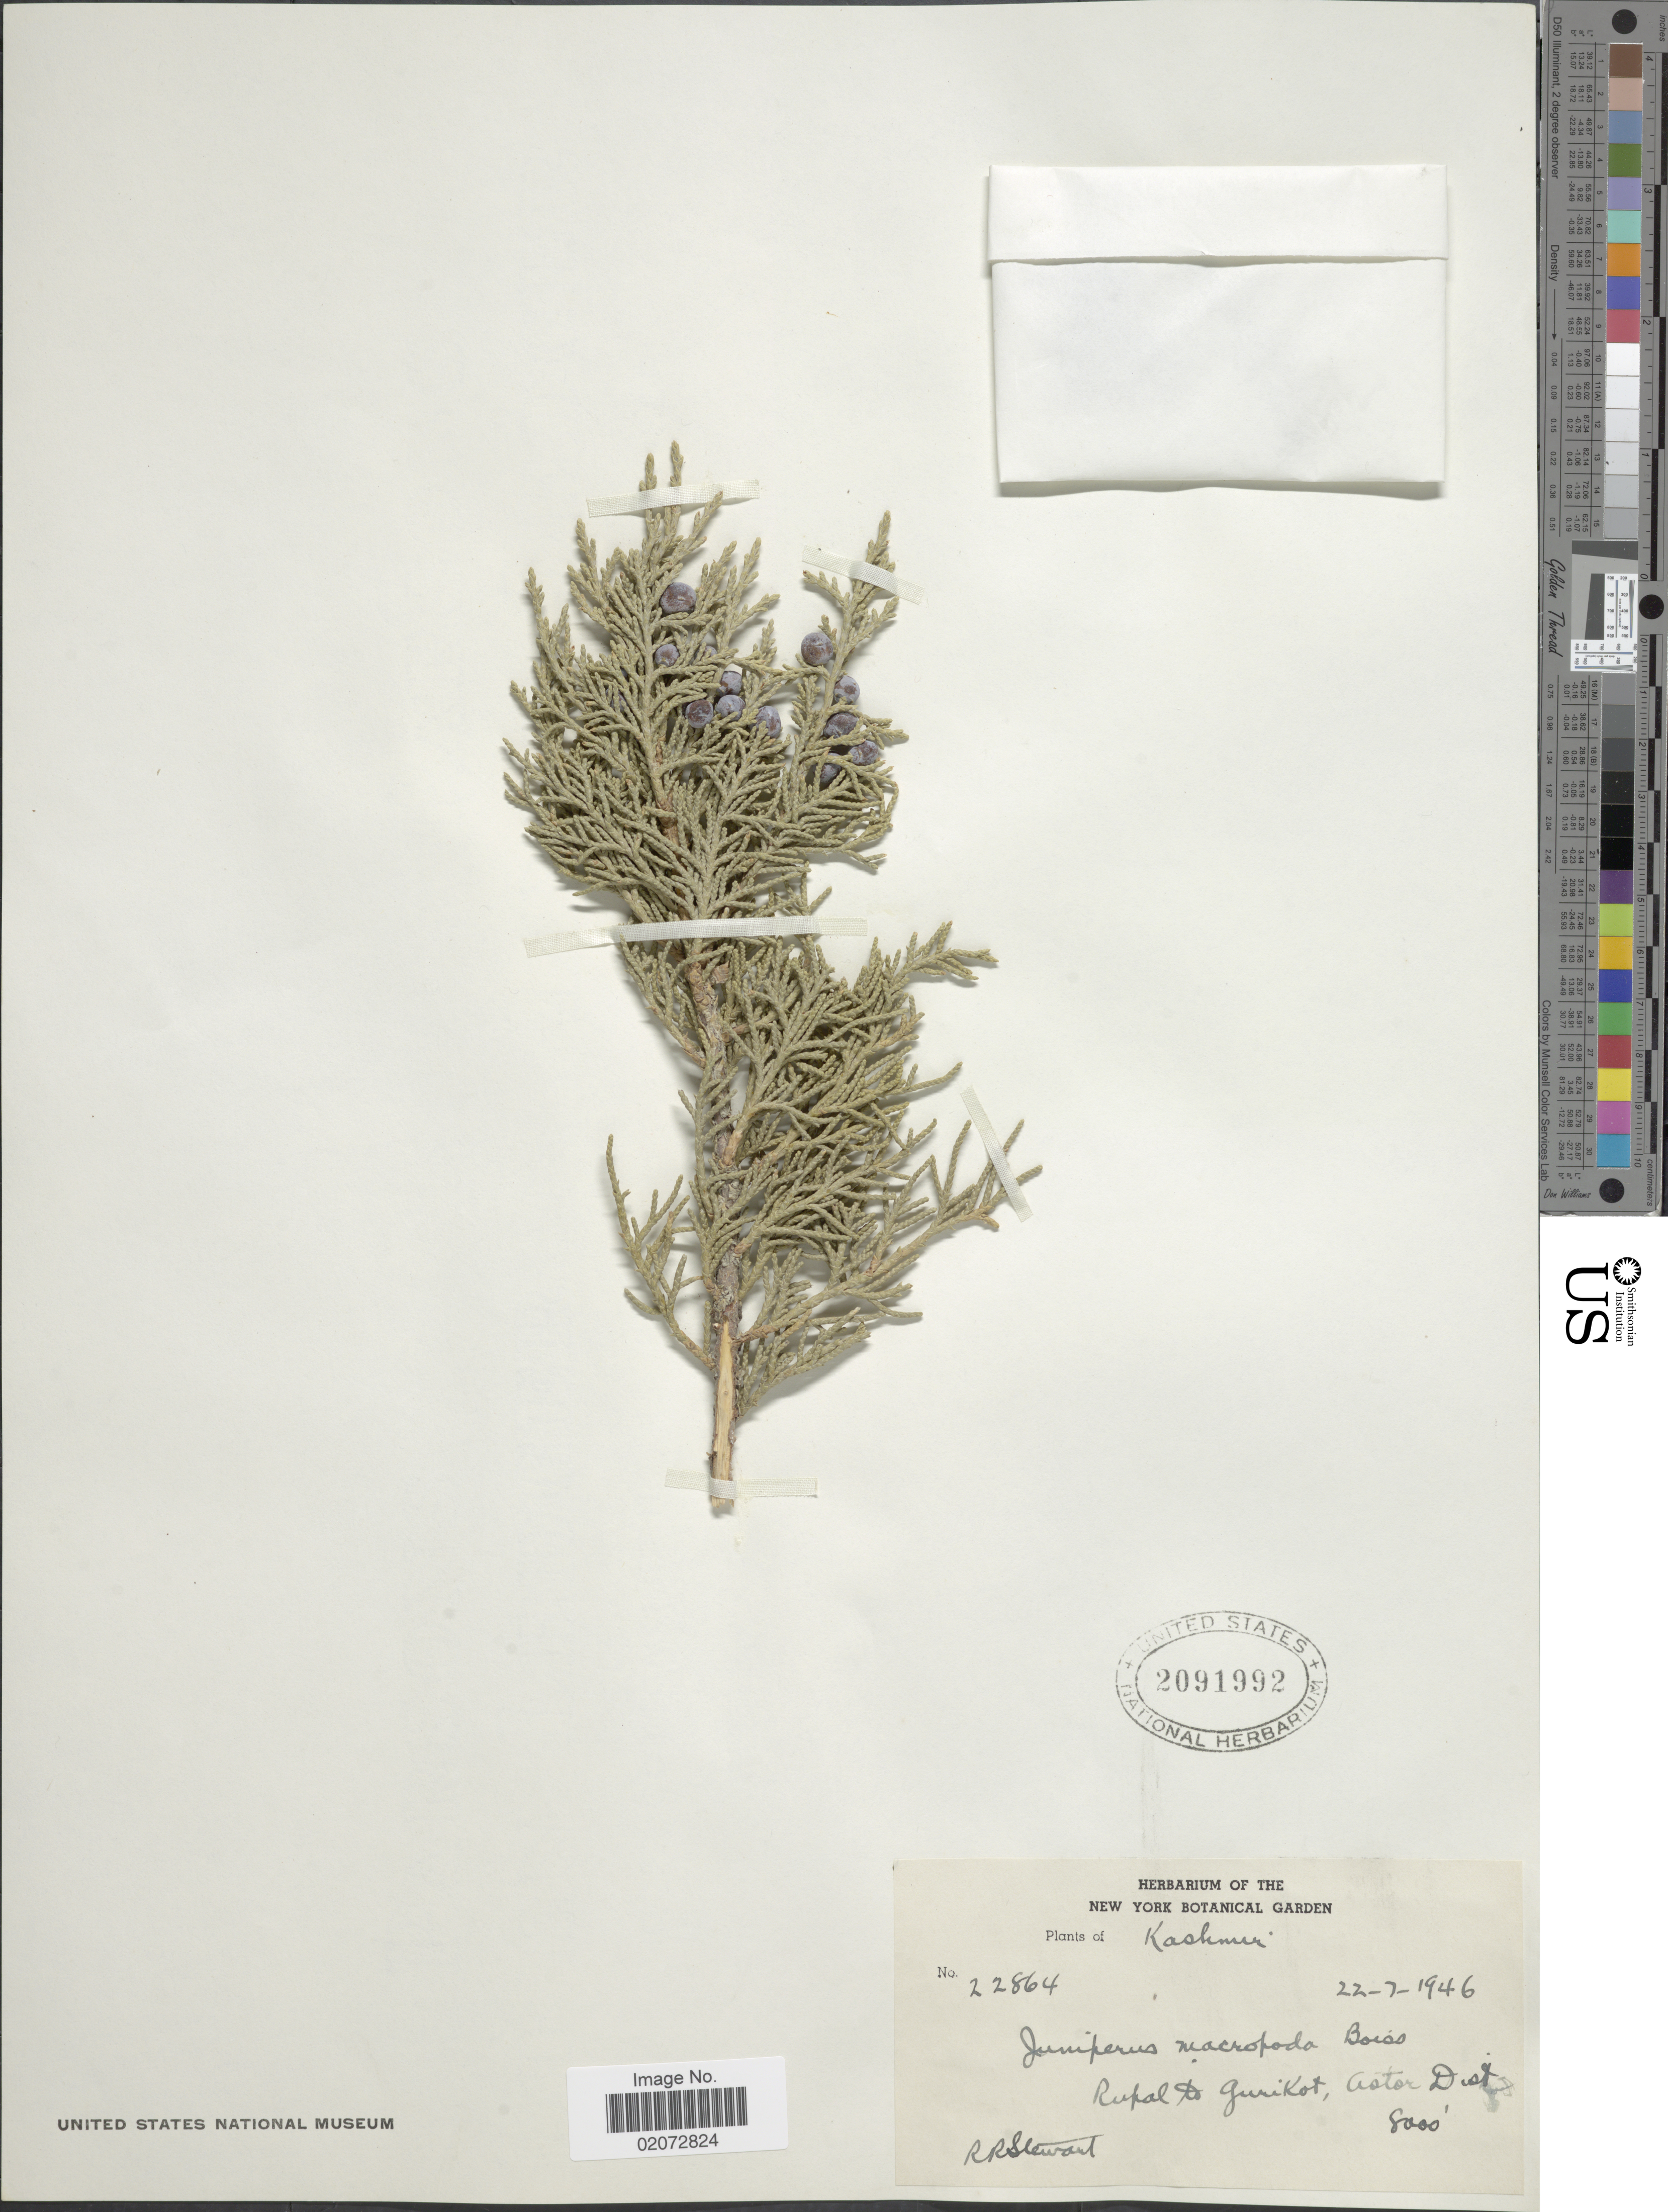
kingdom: Plantae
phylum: Tracheophyta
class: Pinopsida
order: Pinales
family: Cupressaceae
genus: Juniperus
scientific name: Juniperus macropoda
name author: Boiss.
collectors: R. R. Stewart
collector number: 22864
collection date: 1945-07-22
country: Pakistan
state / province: Gilgit-Baltistan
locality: Kashmir, Rupal to Gurikot, Astor Distr.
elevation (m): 2438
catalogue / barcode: US 2091992